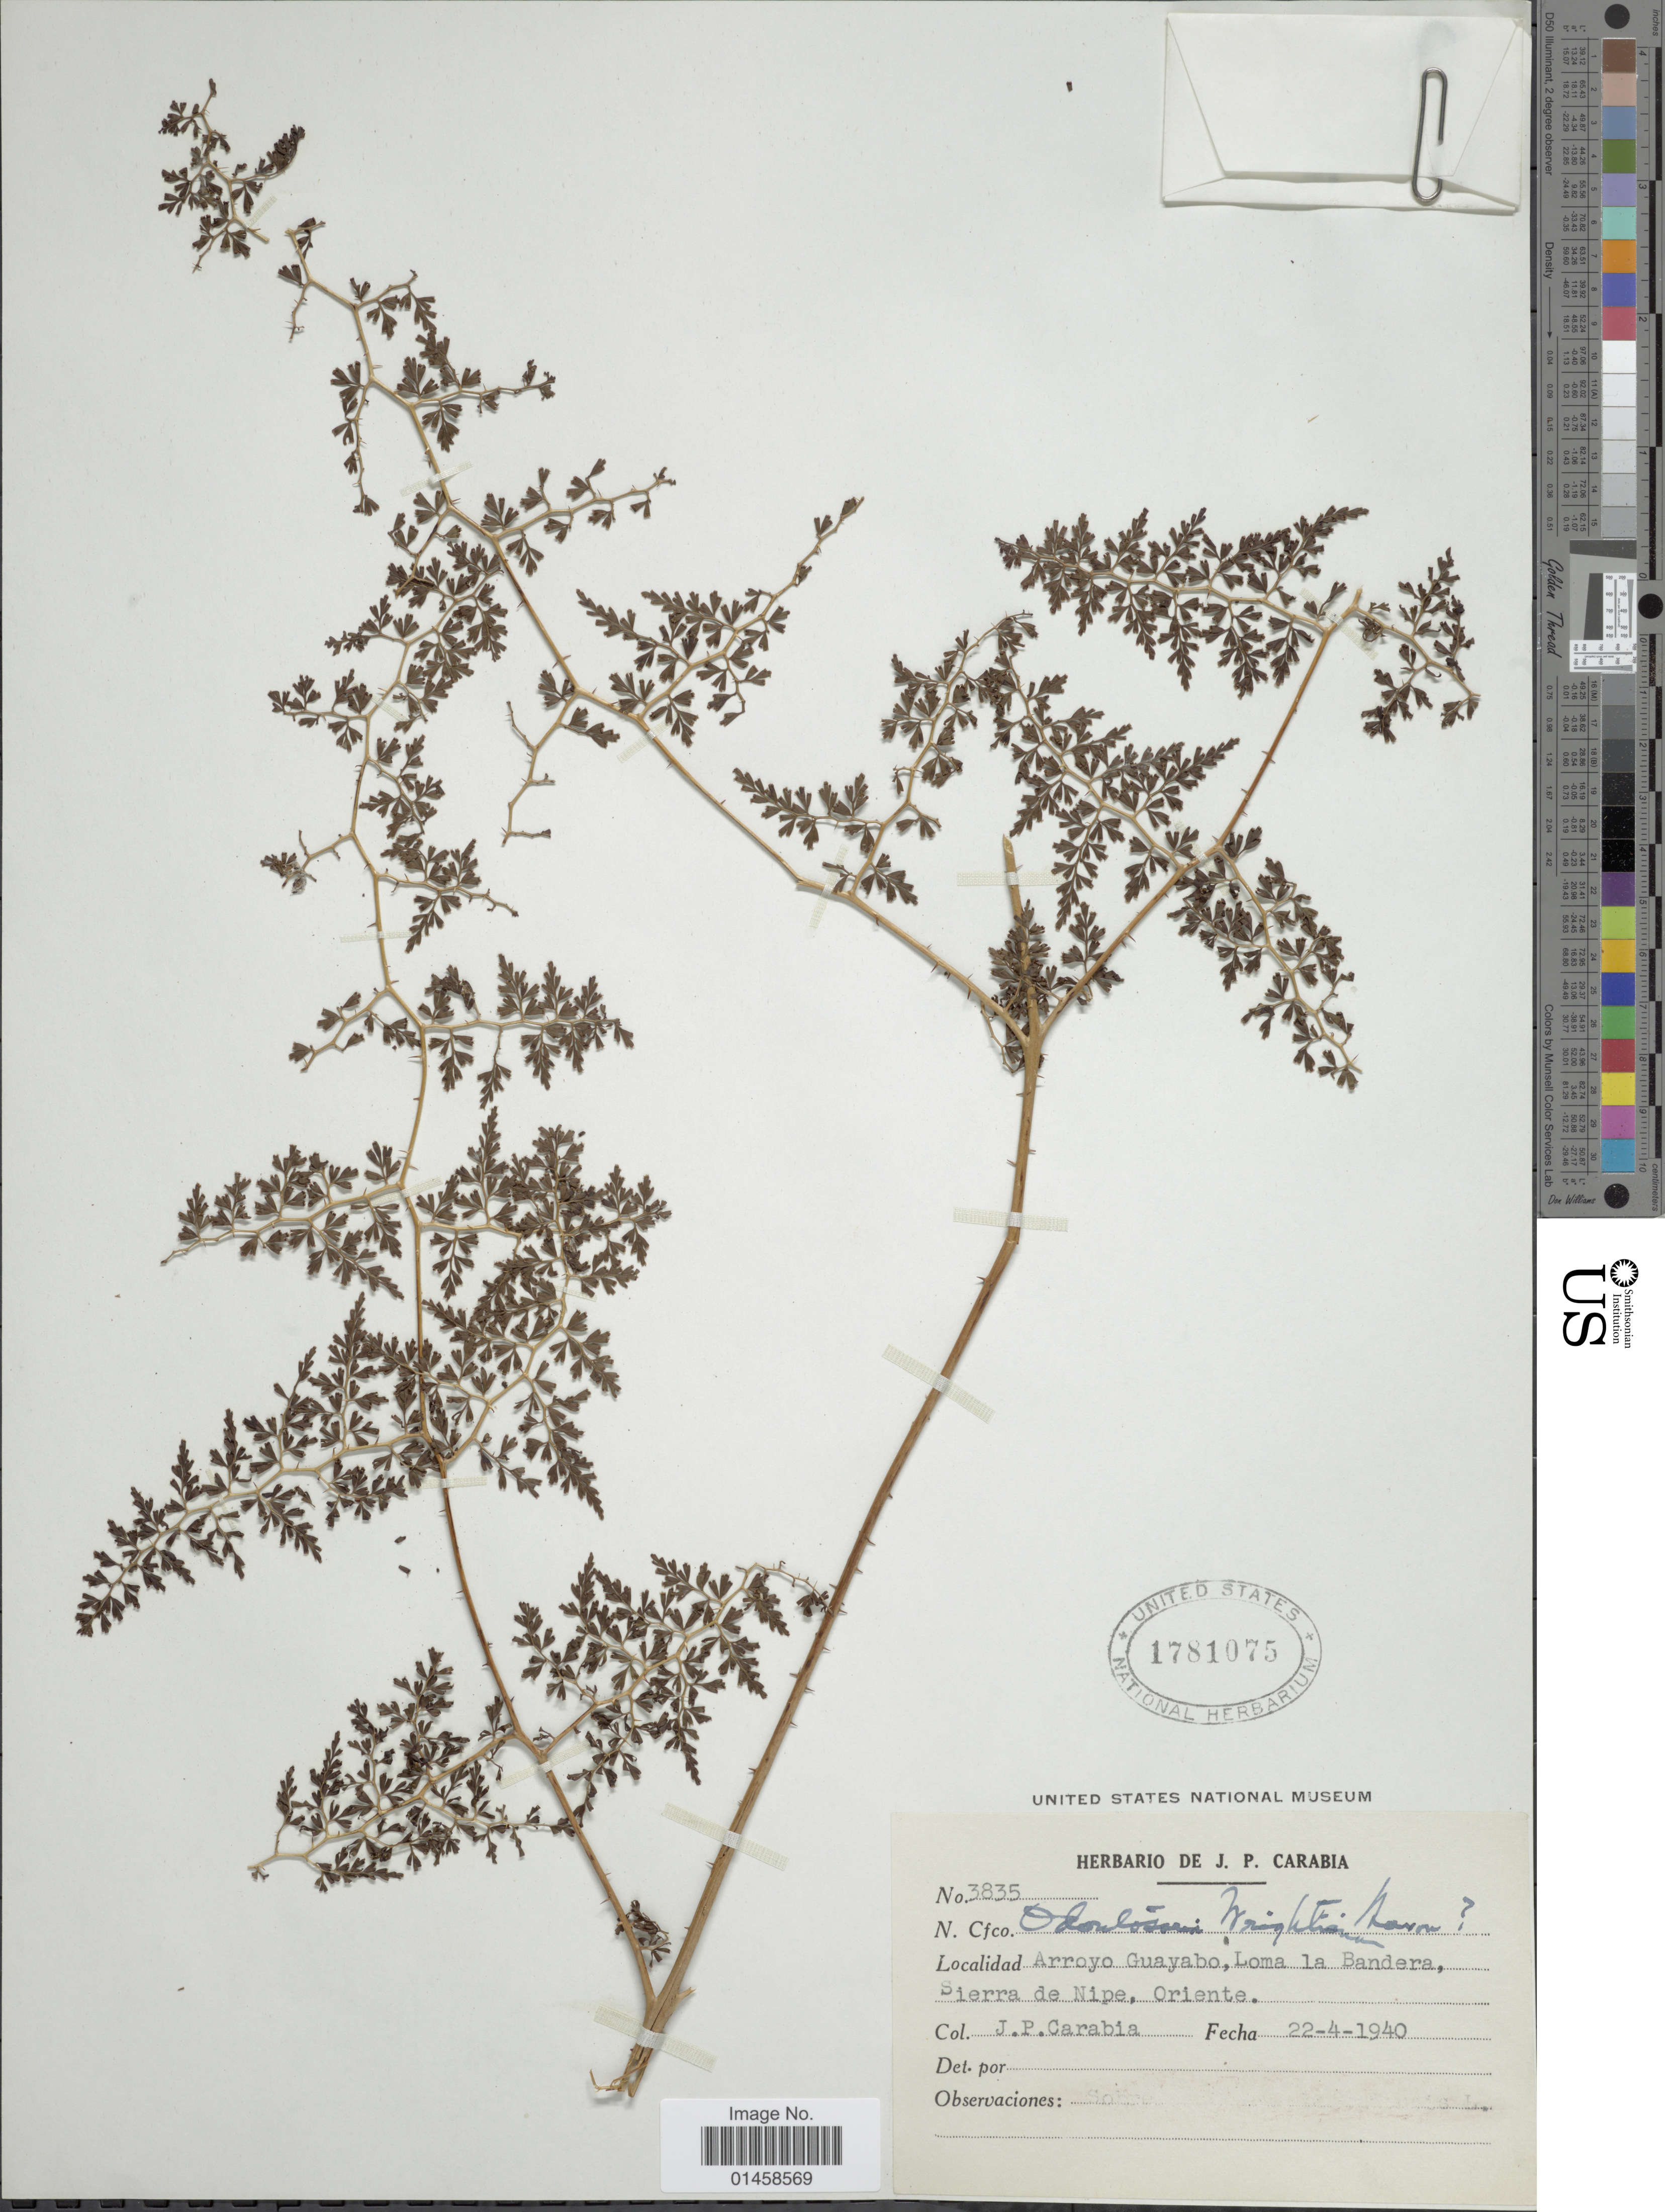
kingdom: Plantae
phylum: Tracheophyta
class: Polypodiopsida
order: Polypodiales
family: Lindsaeaceae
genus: Odontosoria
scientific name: Odontosoria wrightiana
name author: Maxon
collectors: J. Carabia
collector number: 3835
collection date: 1940-04-22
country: Cuba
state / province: Oriente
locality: Arroyo Guayabo, Loma la Bandera, Sierra de Nipe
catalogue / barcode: US 1781075